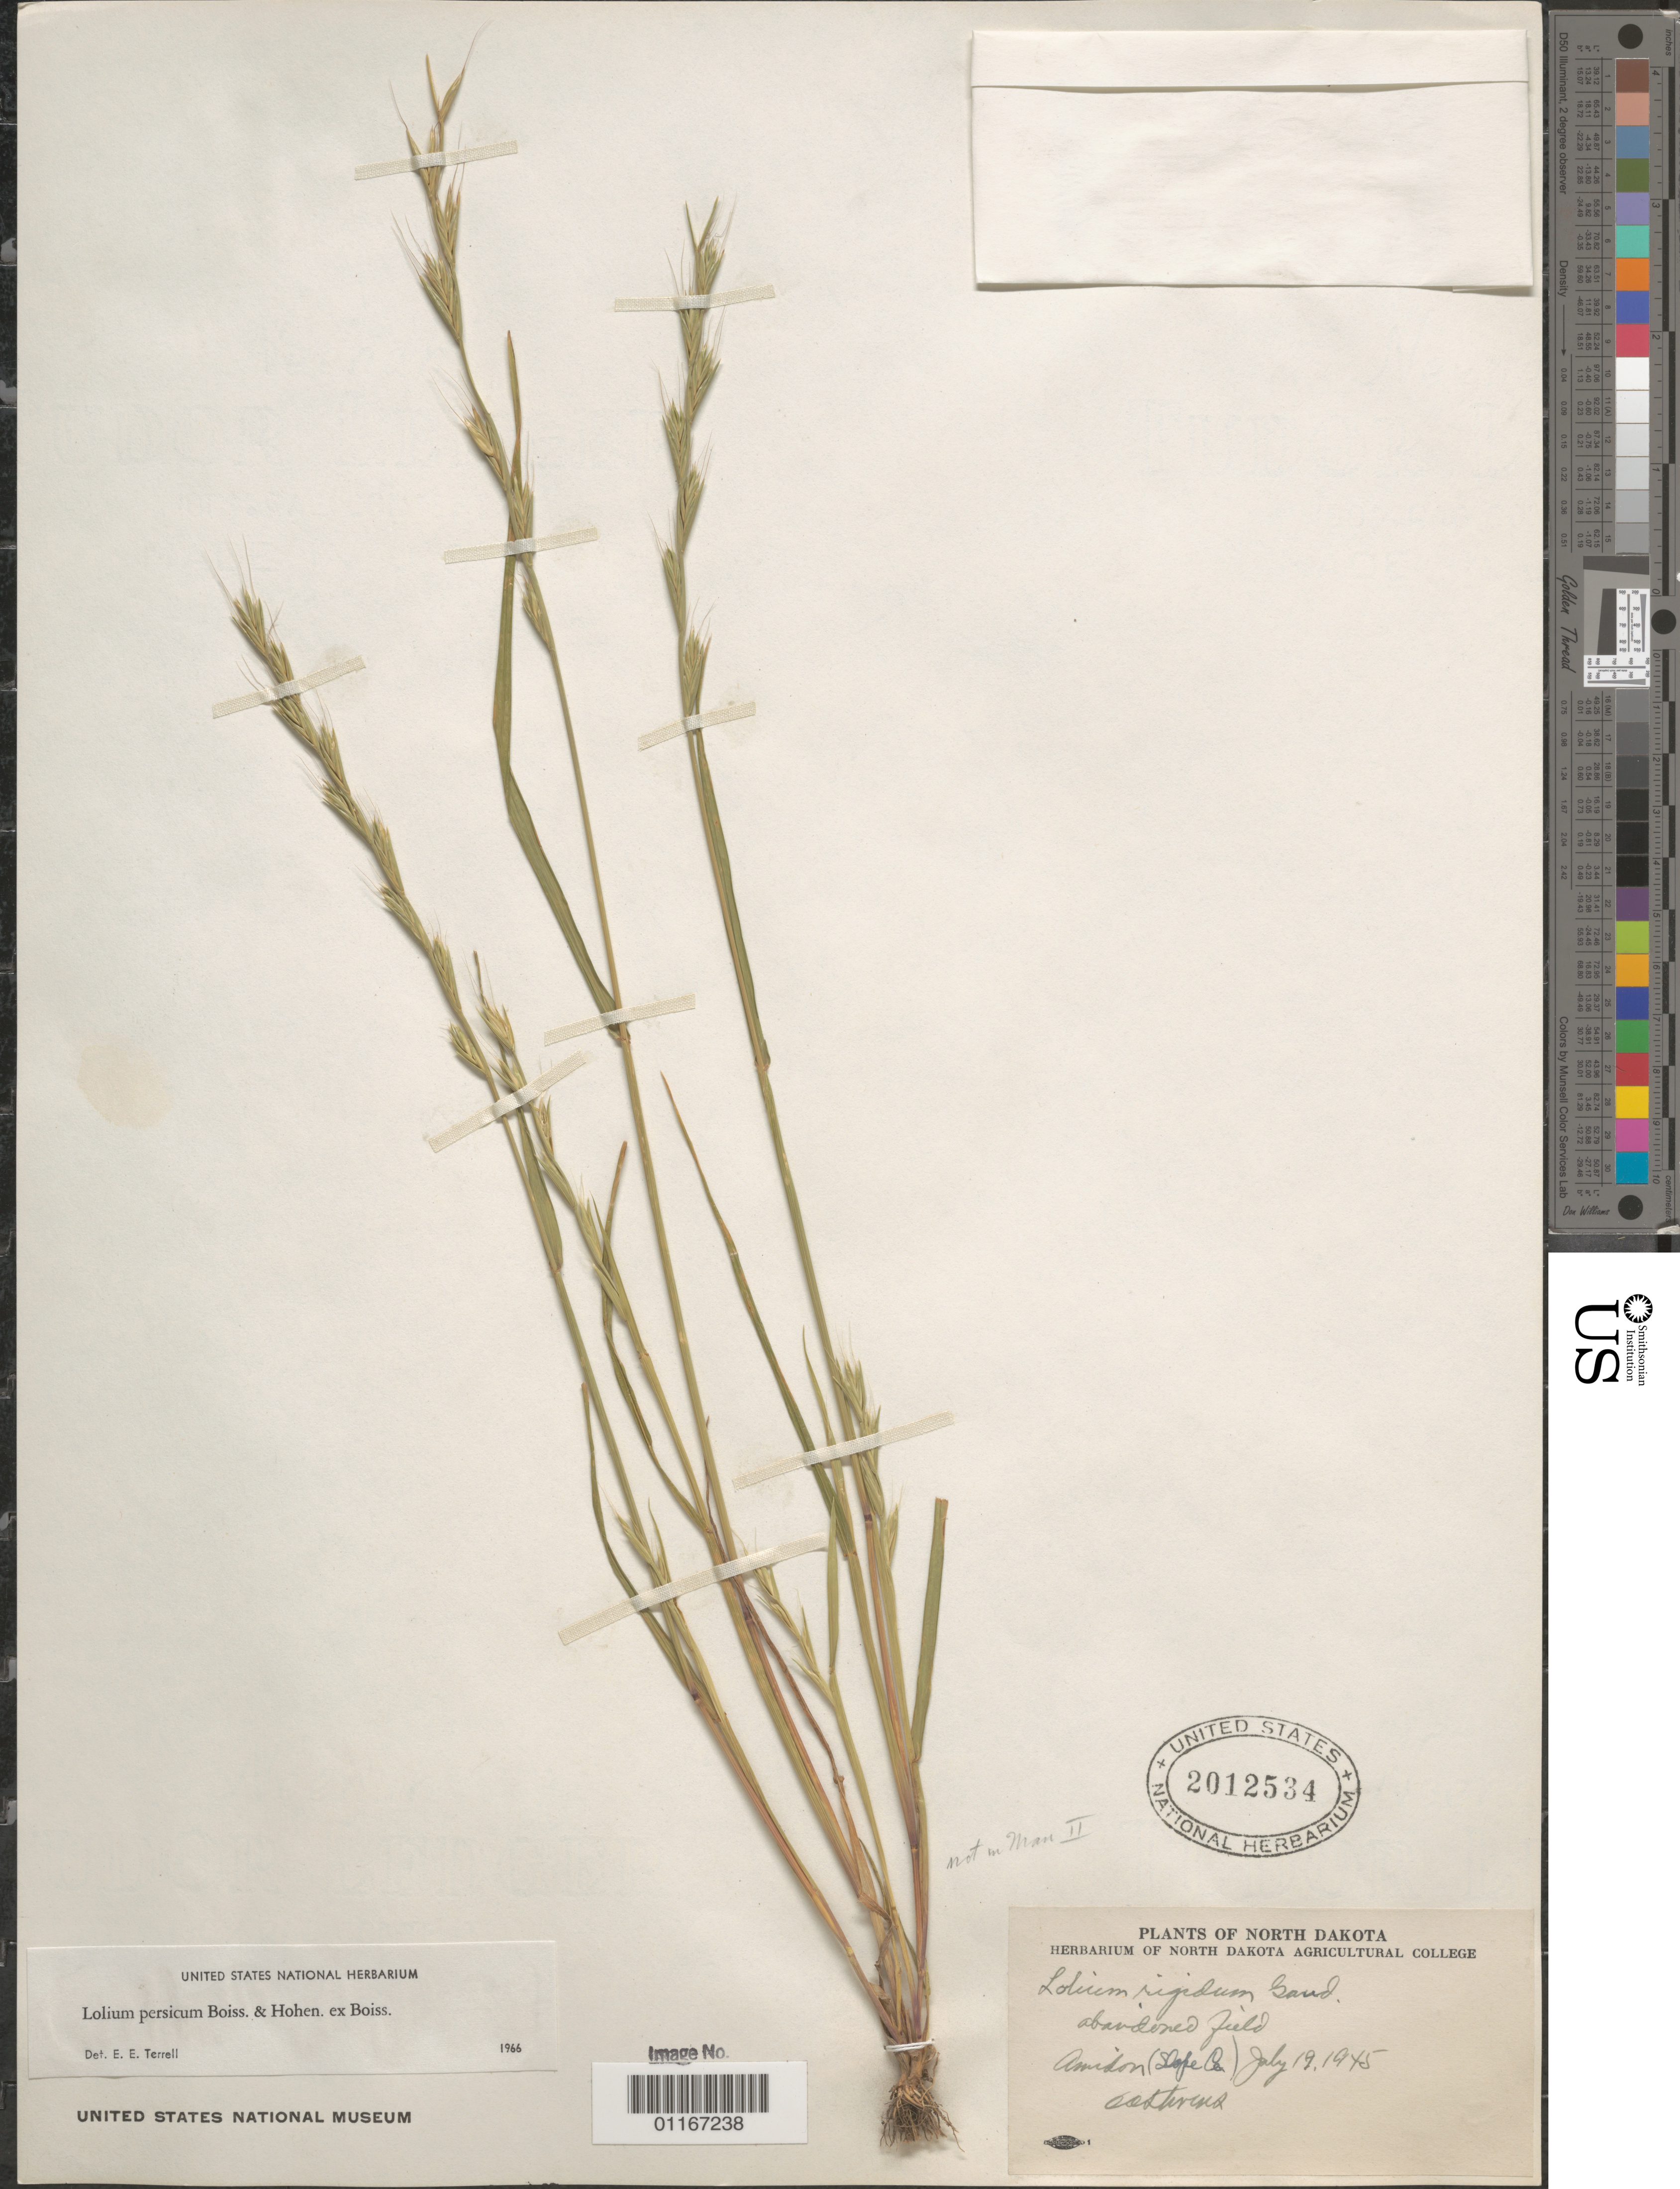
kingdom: Plantae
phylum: Tracheophyta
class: Liliopsida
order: Poales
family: Poaceae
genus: Lolium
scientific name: Lolium persicum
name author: Boiss. & Hohen.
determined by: Terrell, E. E.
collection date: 1945-07-19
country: United States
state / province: North Dakota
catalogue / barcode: US 2012534